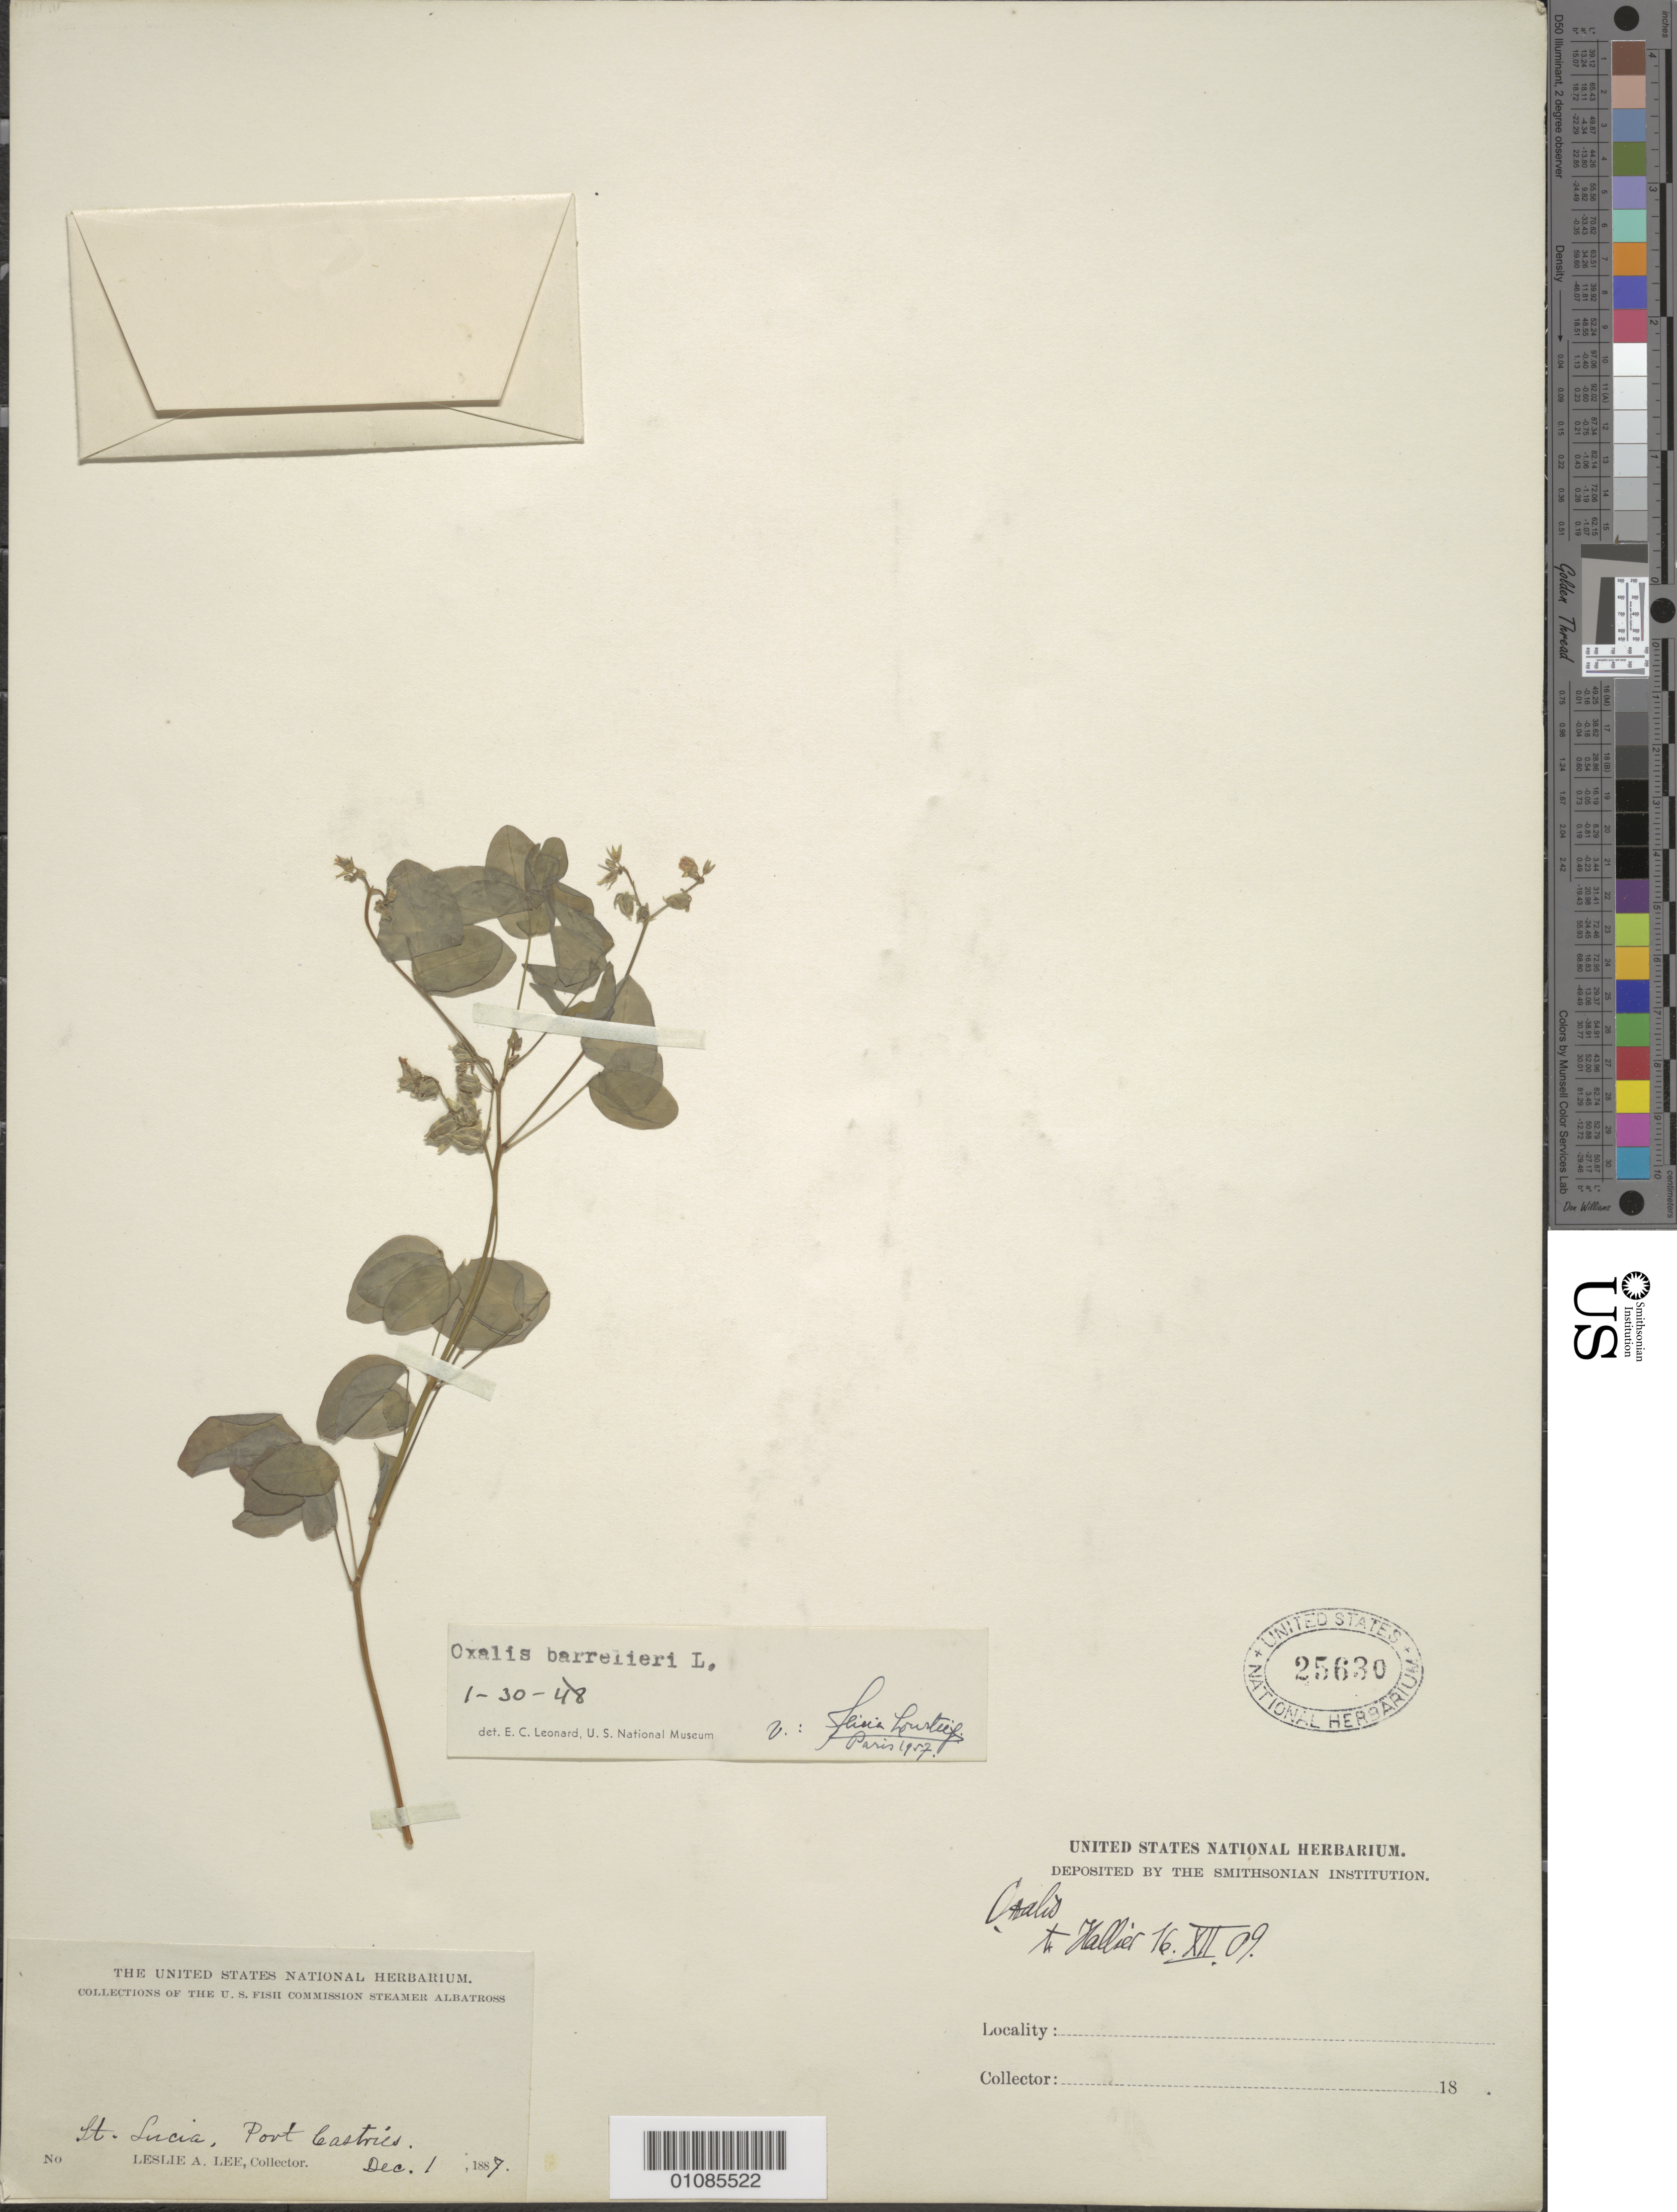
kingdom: Plantae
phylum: Tracheophyta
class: Magnoliopsida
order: Oxalidales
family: Oxalidaceae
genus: Oxalis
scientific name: Oxalis barrelieri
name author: L.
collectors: L. Lee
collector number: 18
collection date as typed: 01 Dec 1887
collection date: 1887-12-01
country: St. Lucia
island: St. Lucia I.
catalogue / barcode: US 25630